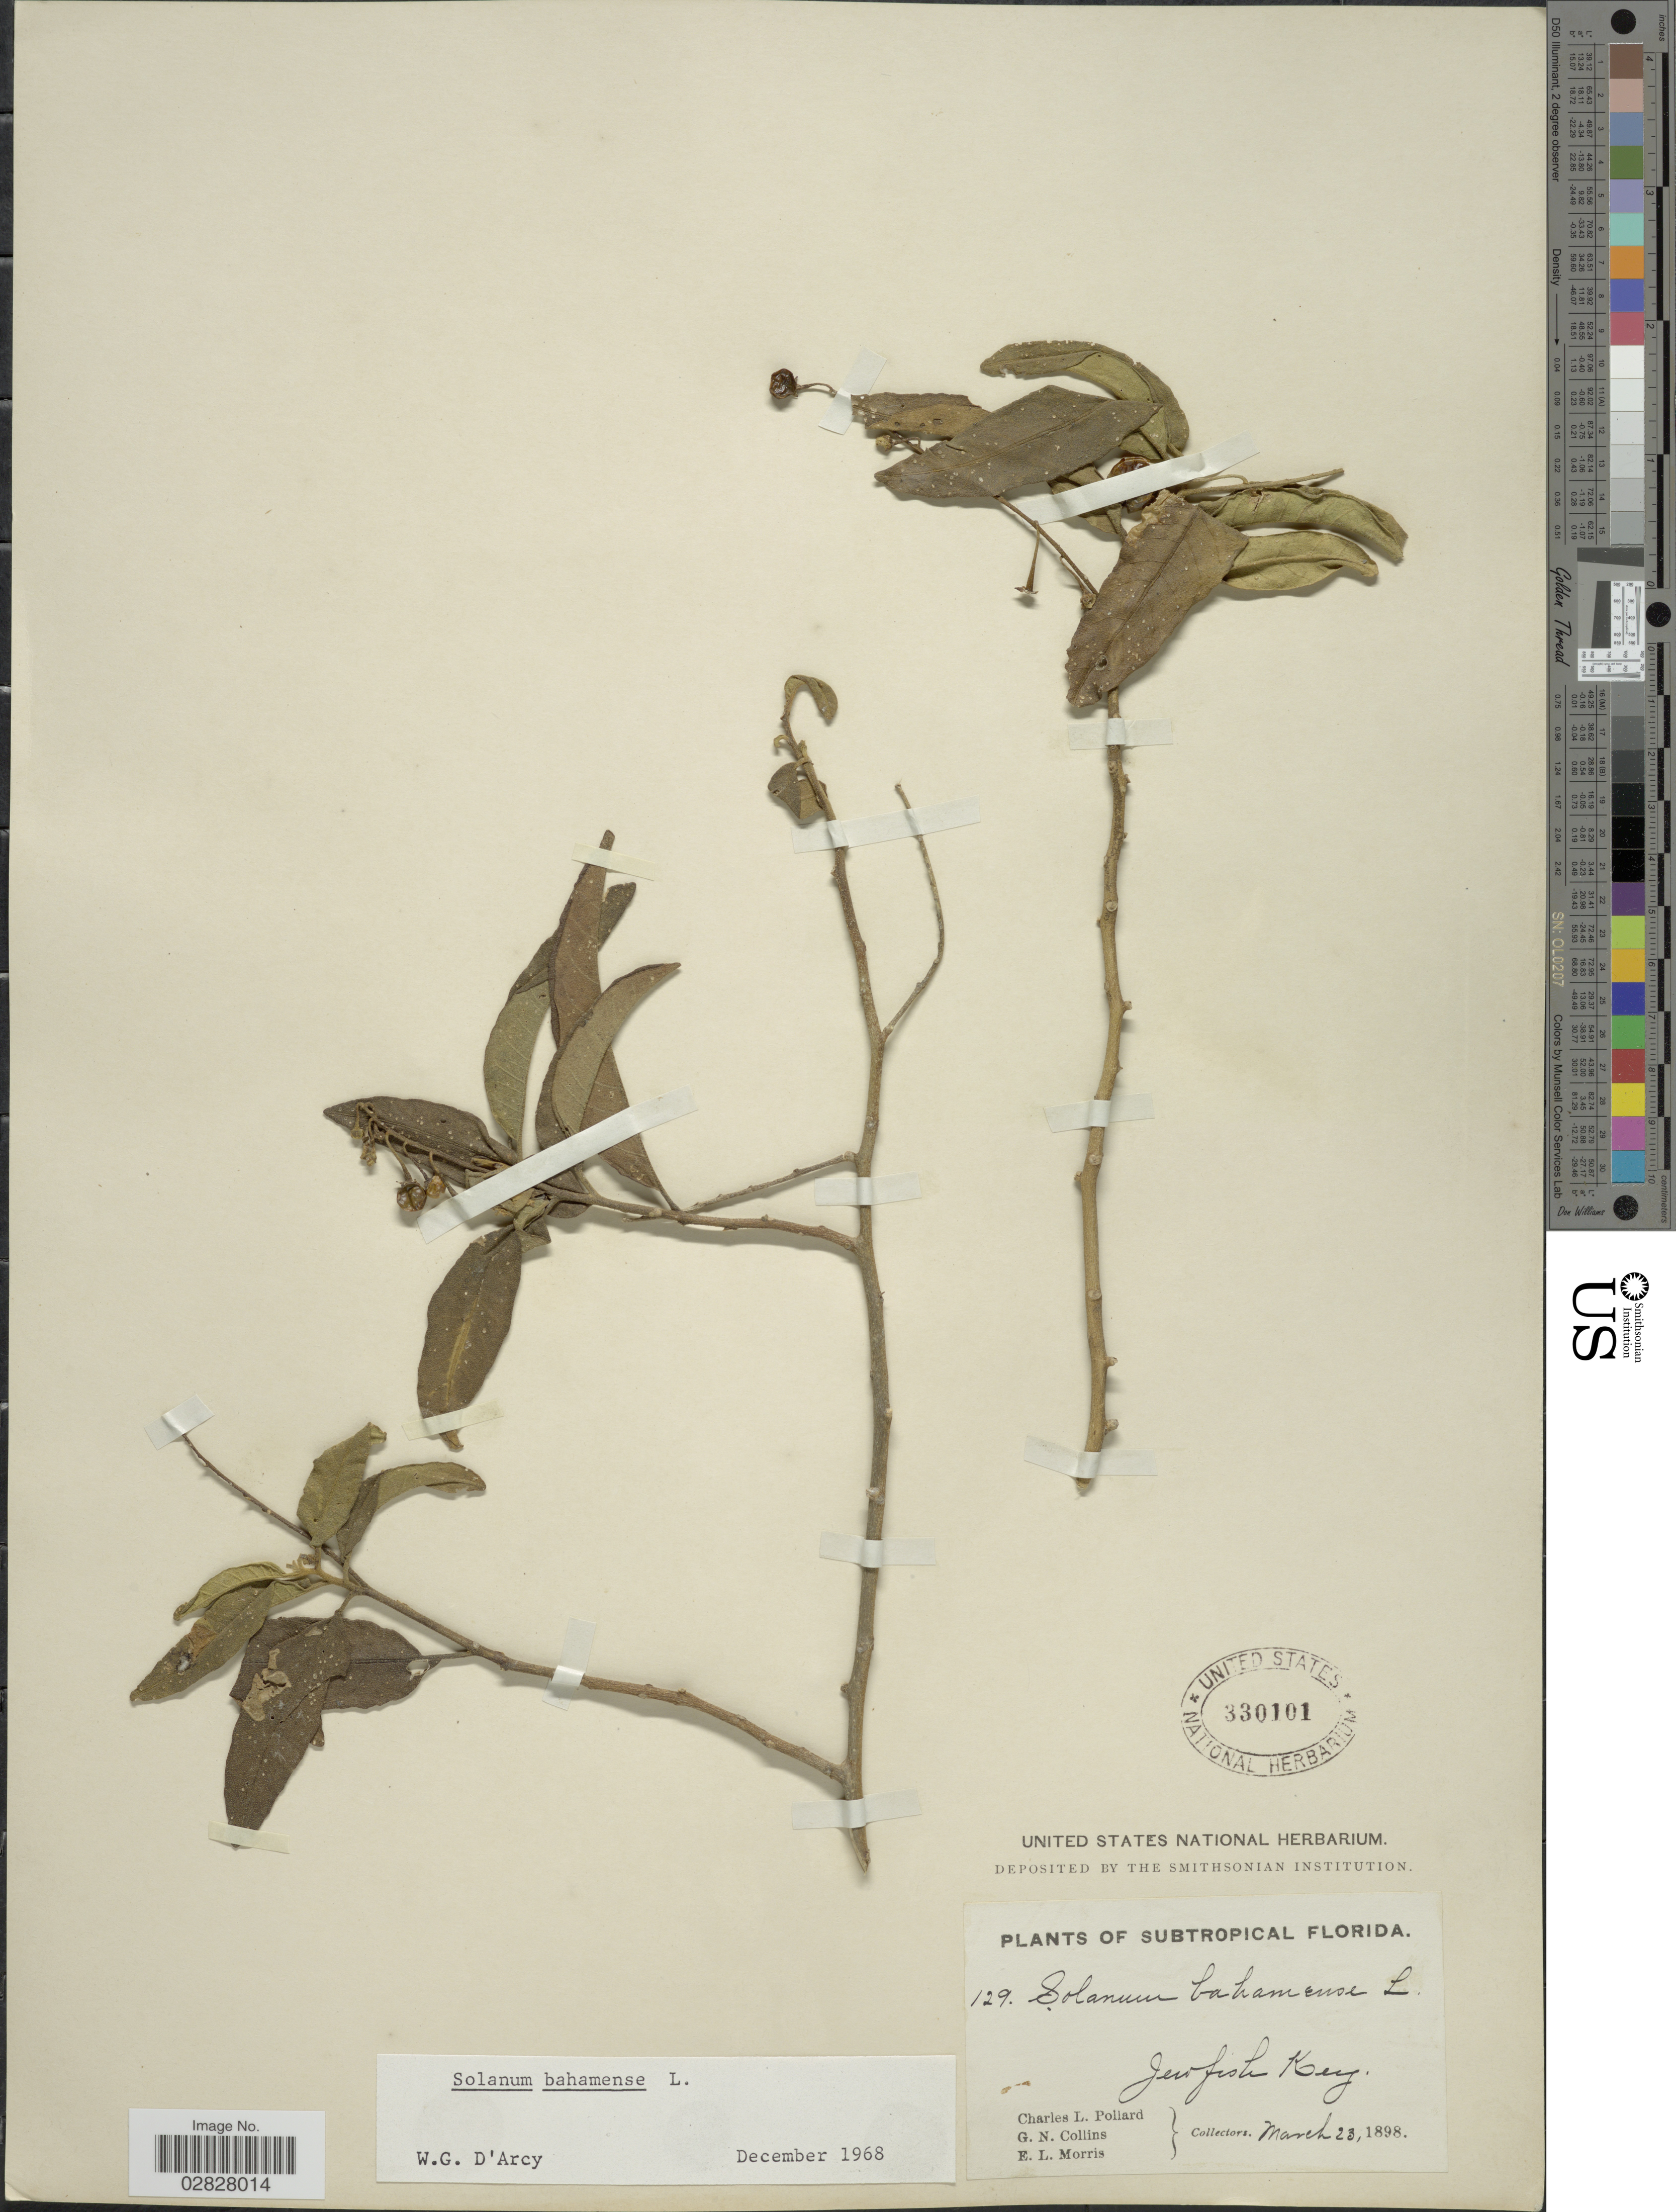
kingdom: Plantae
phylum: Tracheophyta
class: Magnoliopsida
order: Solanales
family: Solanaceae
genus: Solanum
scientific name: Solanum bahamense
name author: L.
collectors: C. L. Pollard, G. Collins & E. Morris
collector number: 129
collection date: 1898-03-23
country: United States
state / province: Florida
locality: Subtropical Florida. Jewfish Key.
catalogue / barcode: US 330101